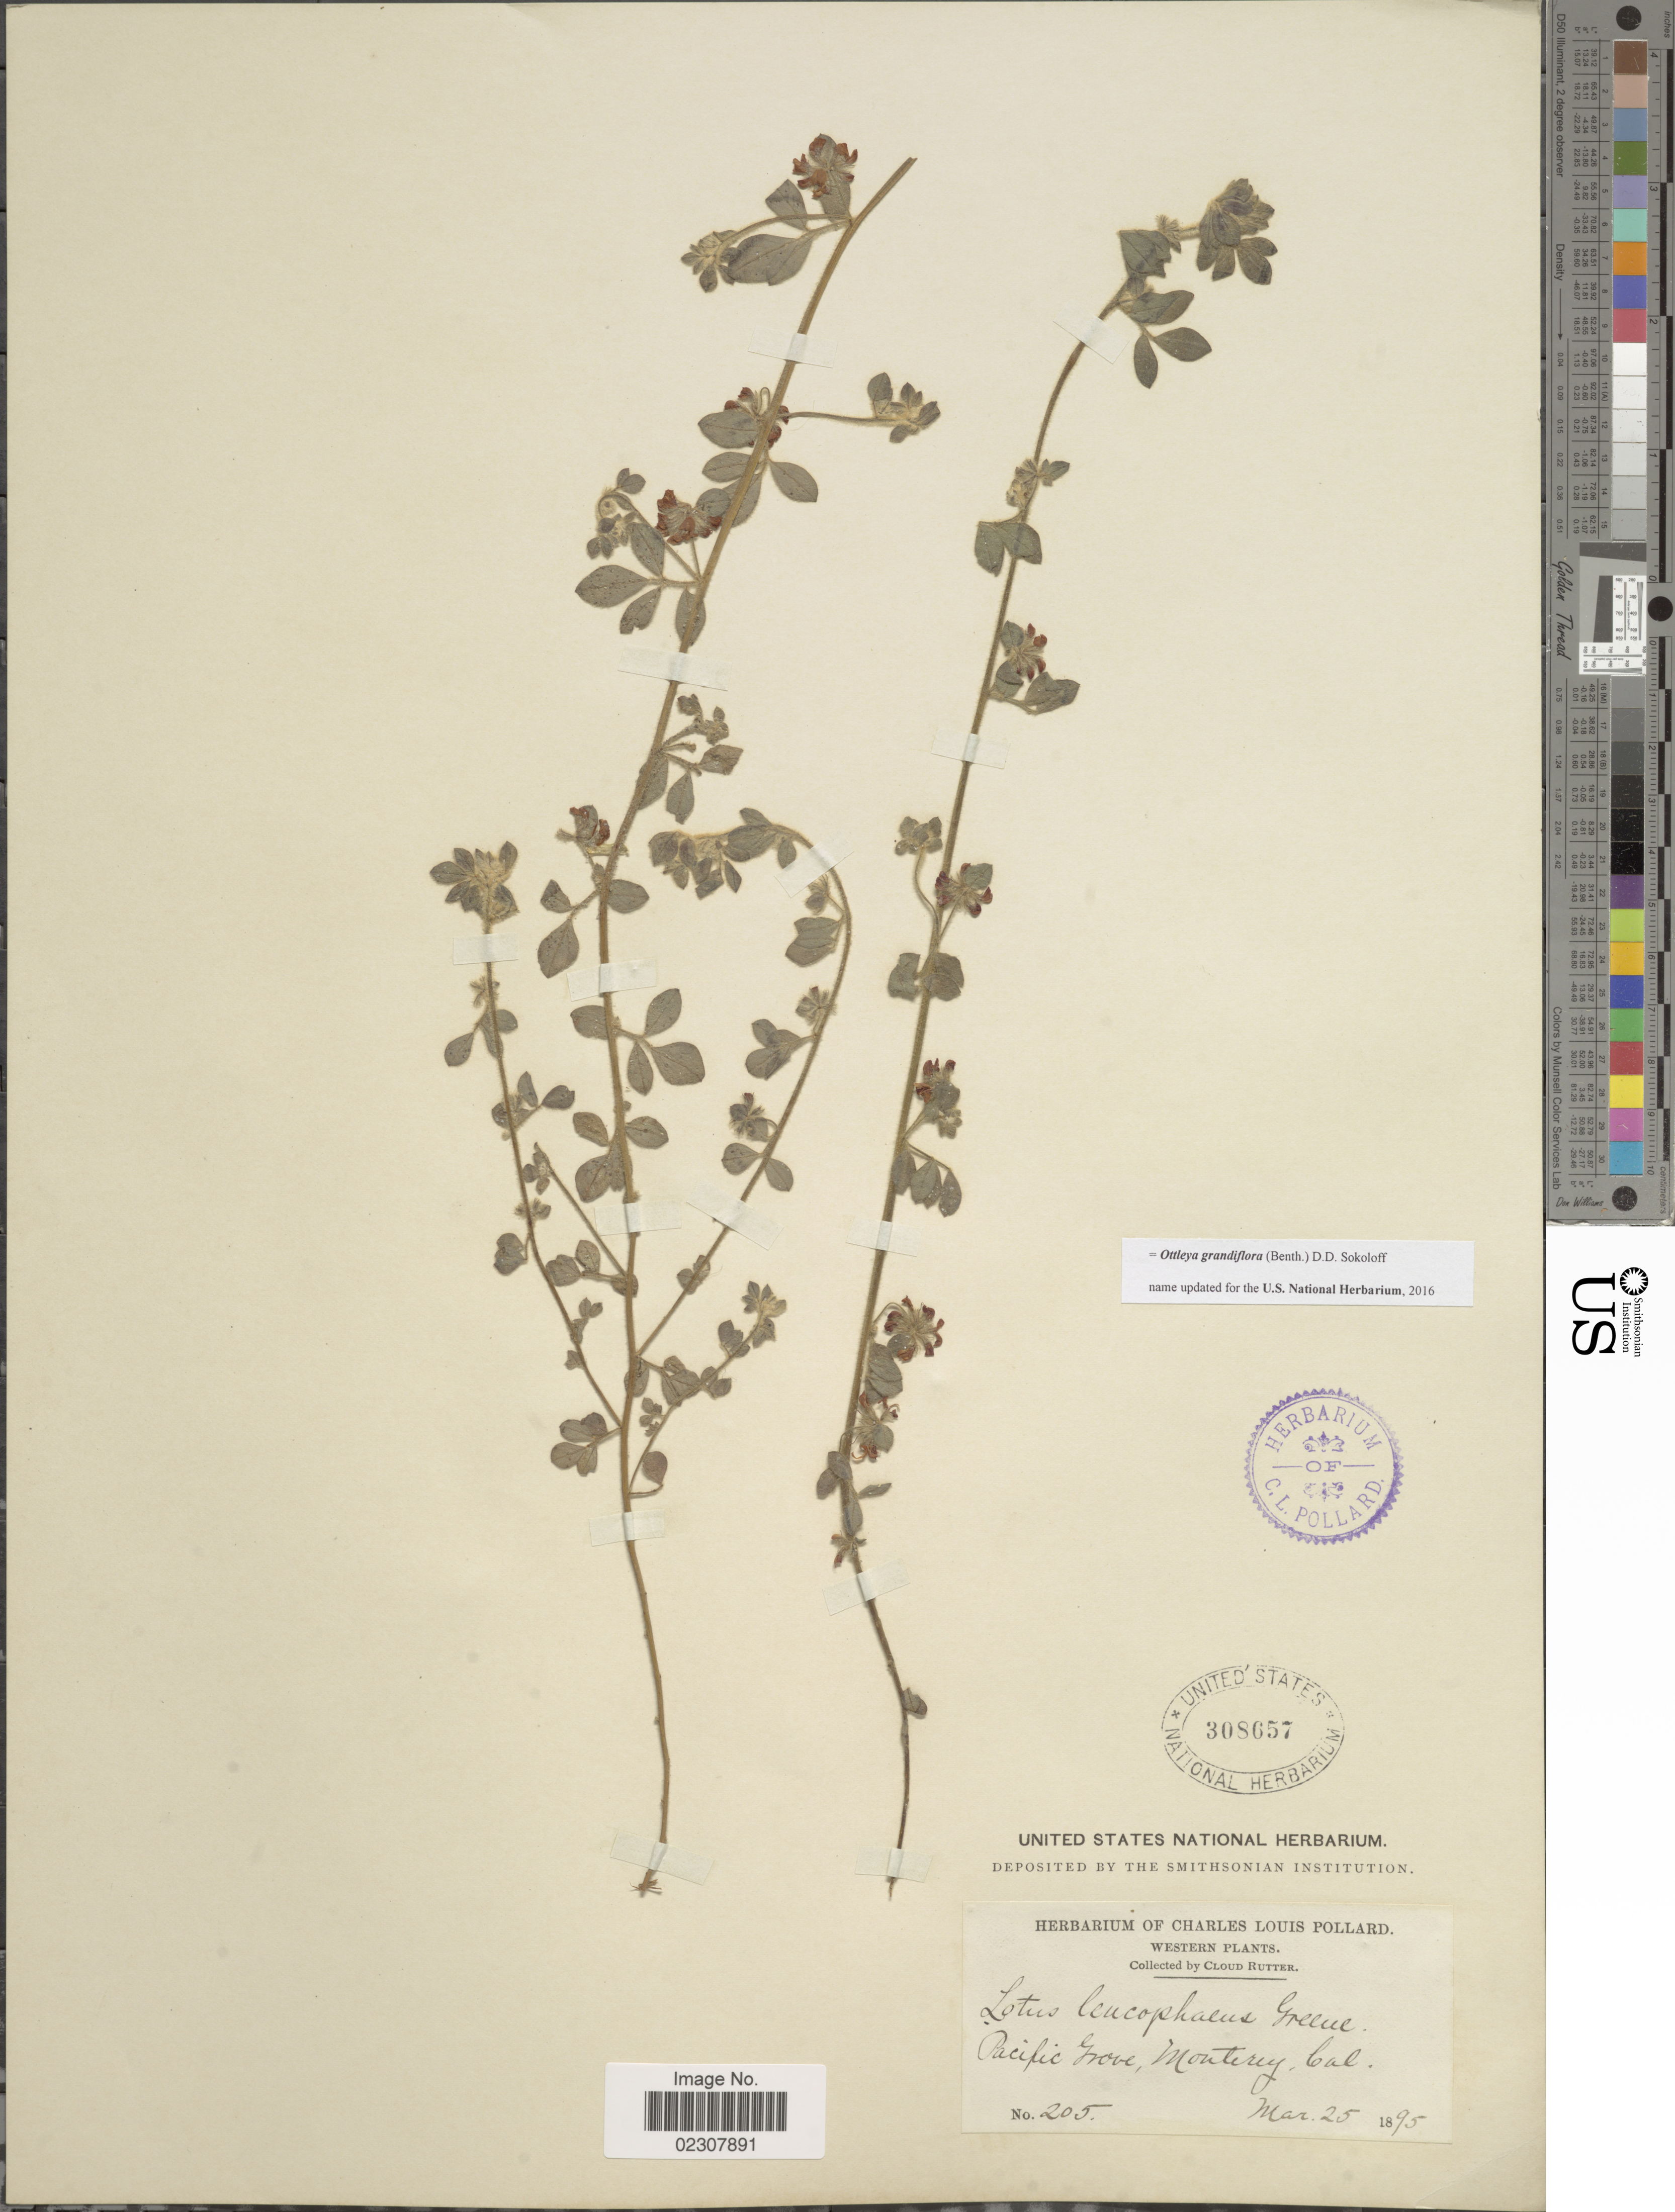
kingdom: Plantae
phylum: Tracheophyta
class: Magnoliopsida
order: Fabales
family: Fabaceae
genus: Ottleya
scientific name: Ottleya grandiflora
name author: (Benth.) D.D. Sokoloff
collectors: C. Rutter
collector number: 205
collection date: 1895-03-25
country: United States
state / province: California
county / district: Monterey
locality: Western, Pacific Grove, Monterey.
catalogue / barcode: US 308657